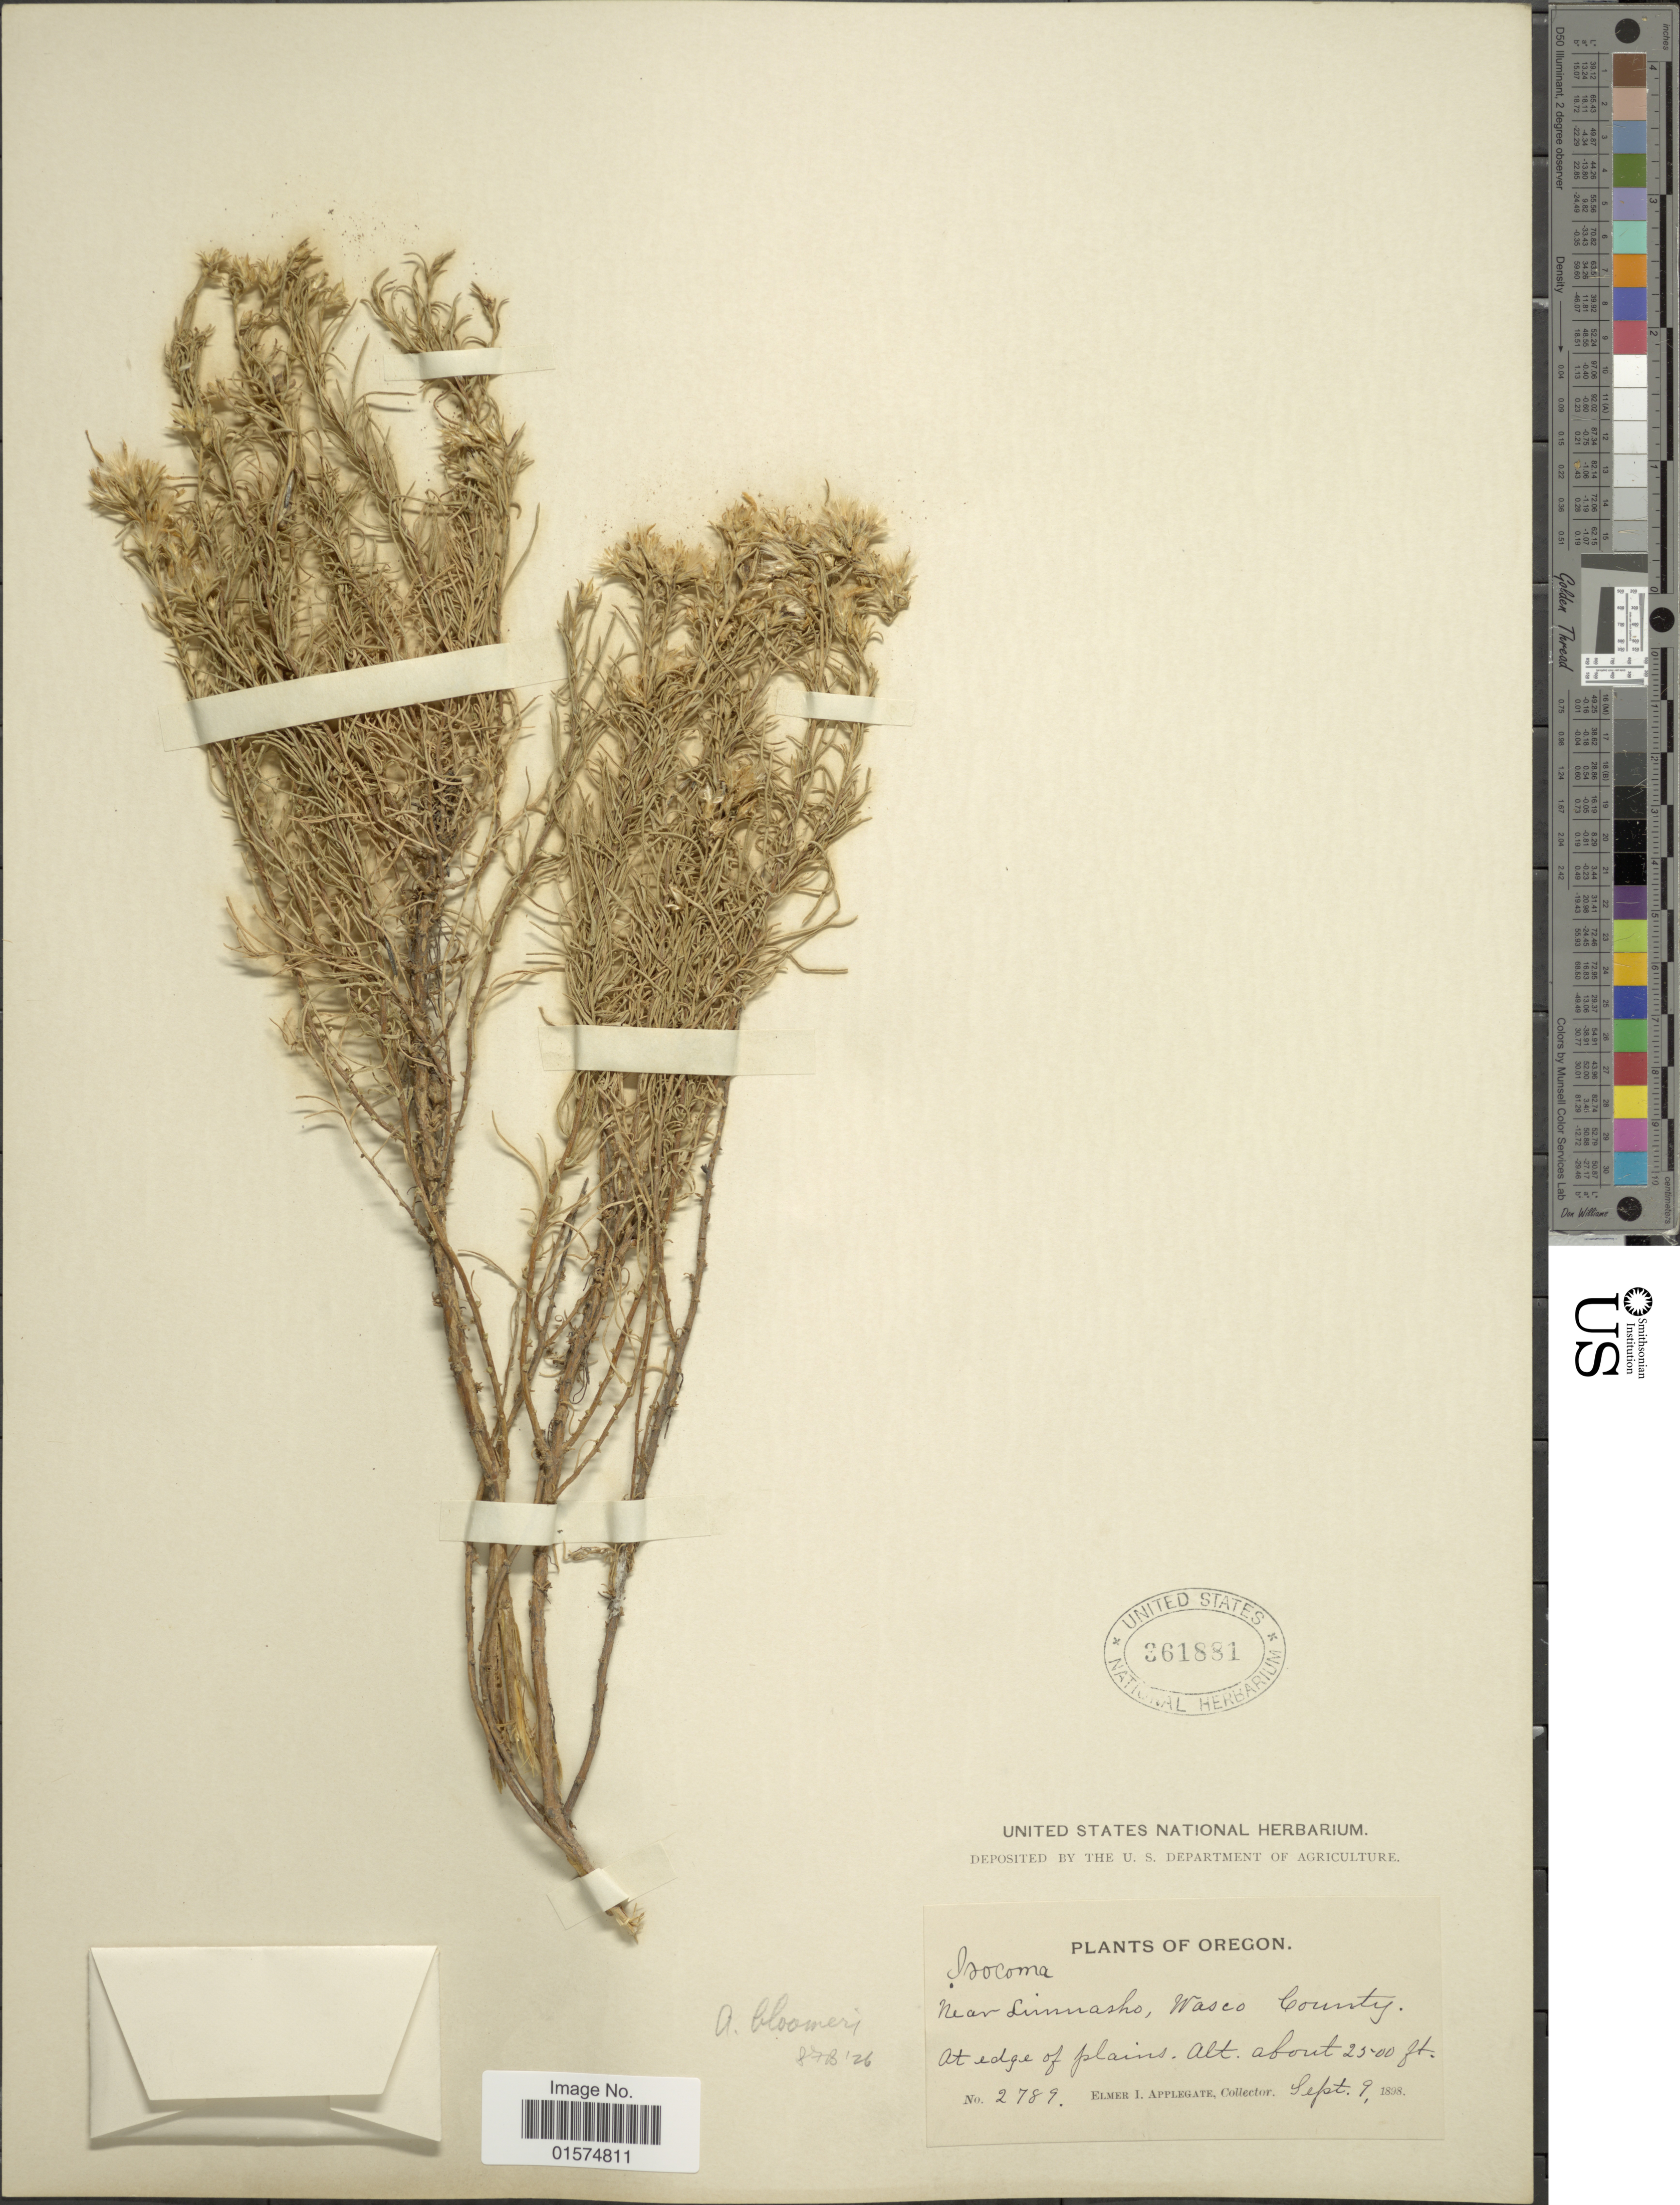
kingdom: Plantae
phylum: Tracheophyta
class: Magnoliopsida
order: Asterales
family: Asteraceae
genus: Ericameria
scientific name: Ericameria bloomeri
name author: (A. Gray) J.F. Macbr.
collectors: E. I. Applegate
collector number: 2789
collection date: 1898-09-09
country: United States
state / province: Oregon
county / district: Wasco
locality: Near Limasho, Wasco County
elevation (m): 762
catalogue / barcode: US 361881